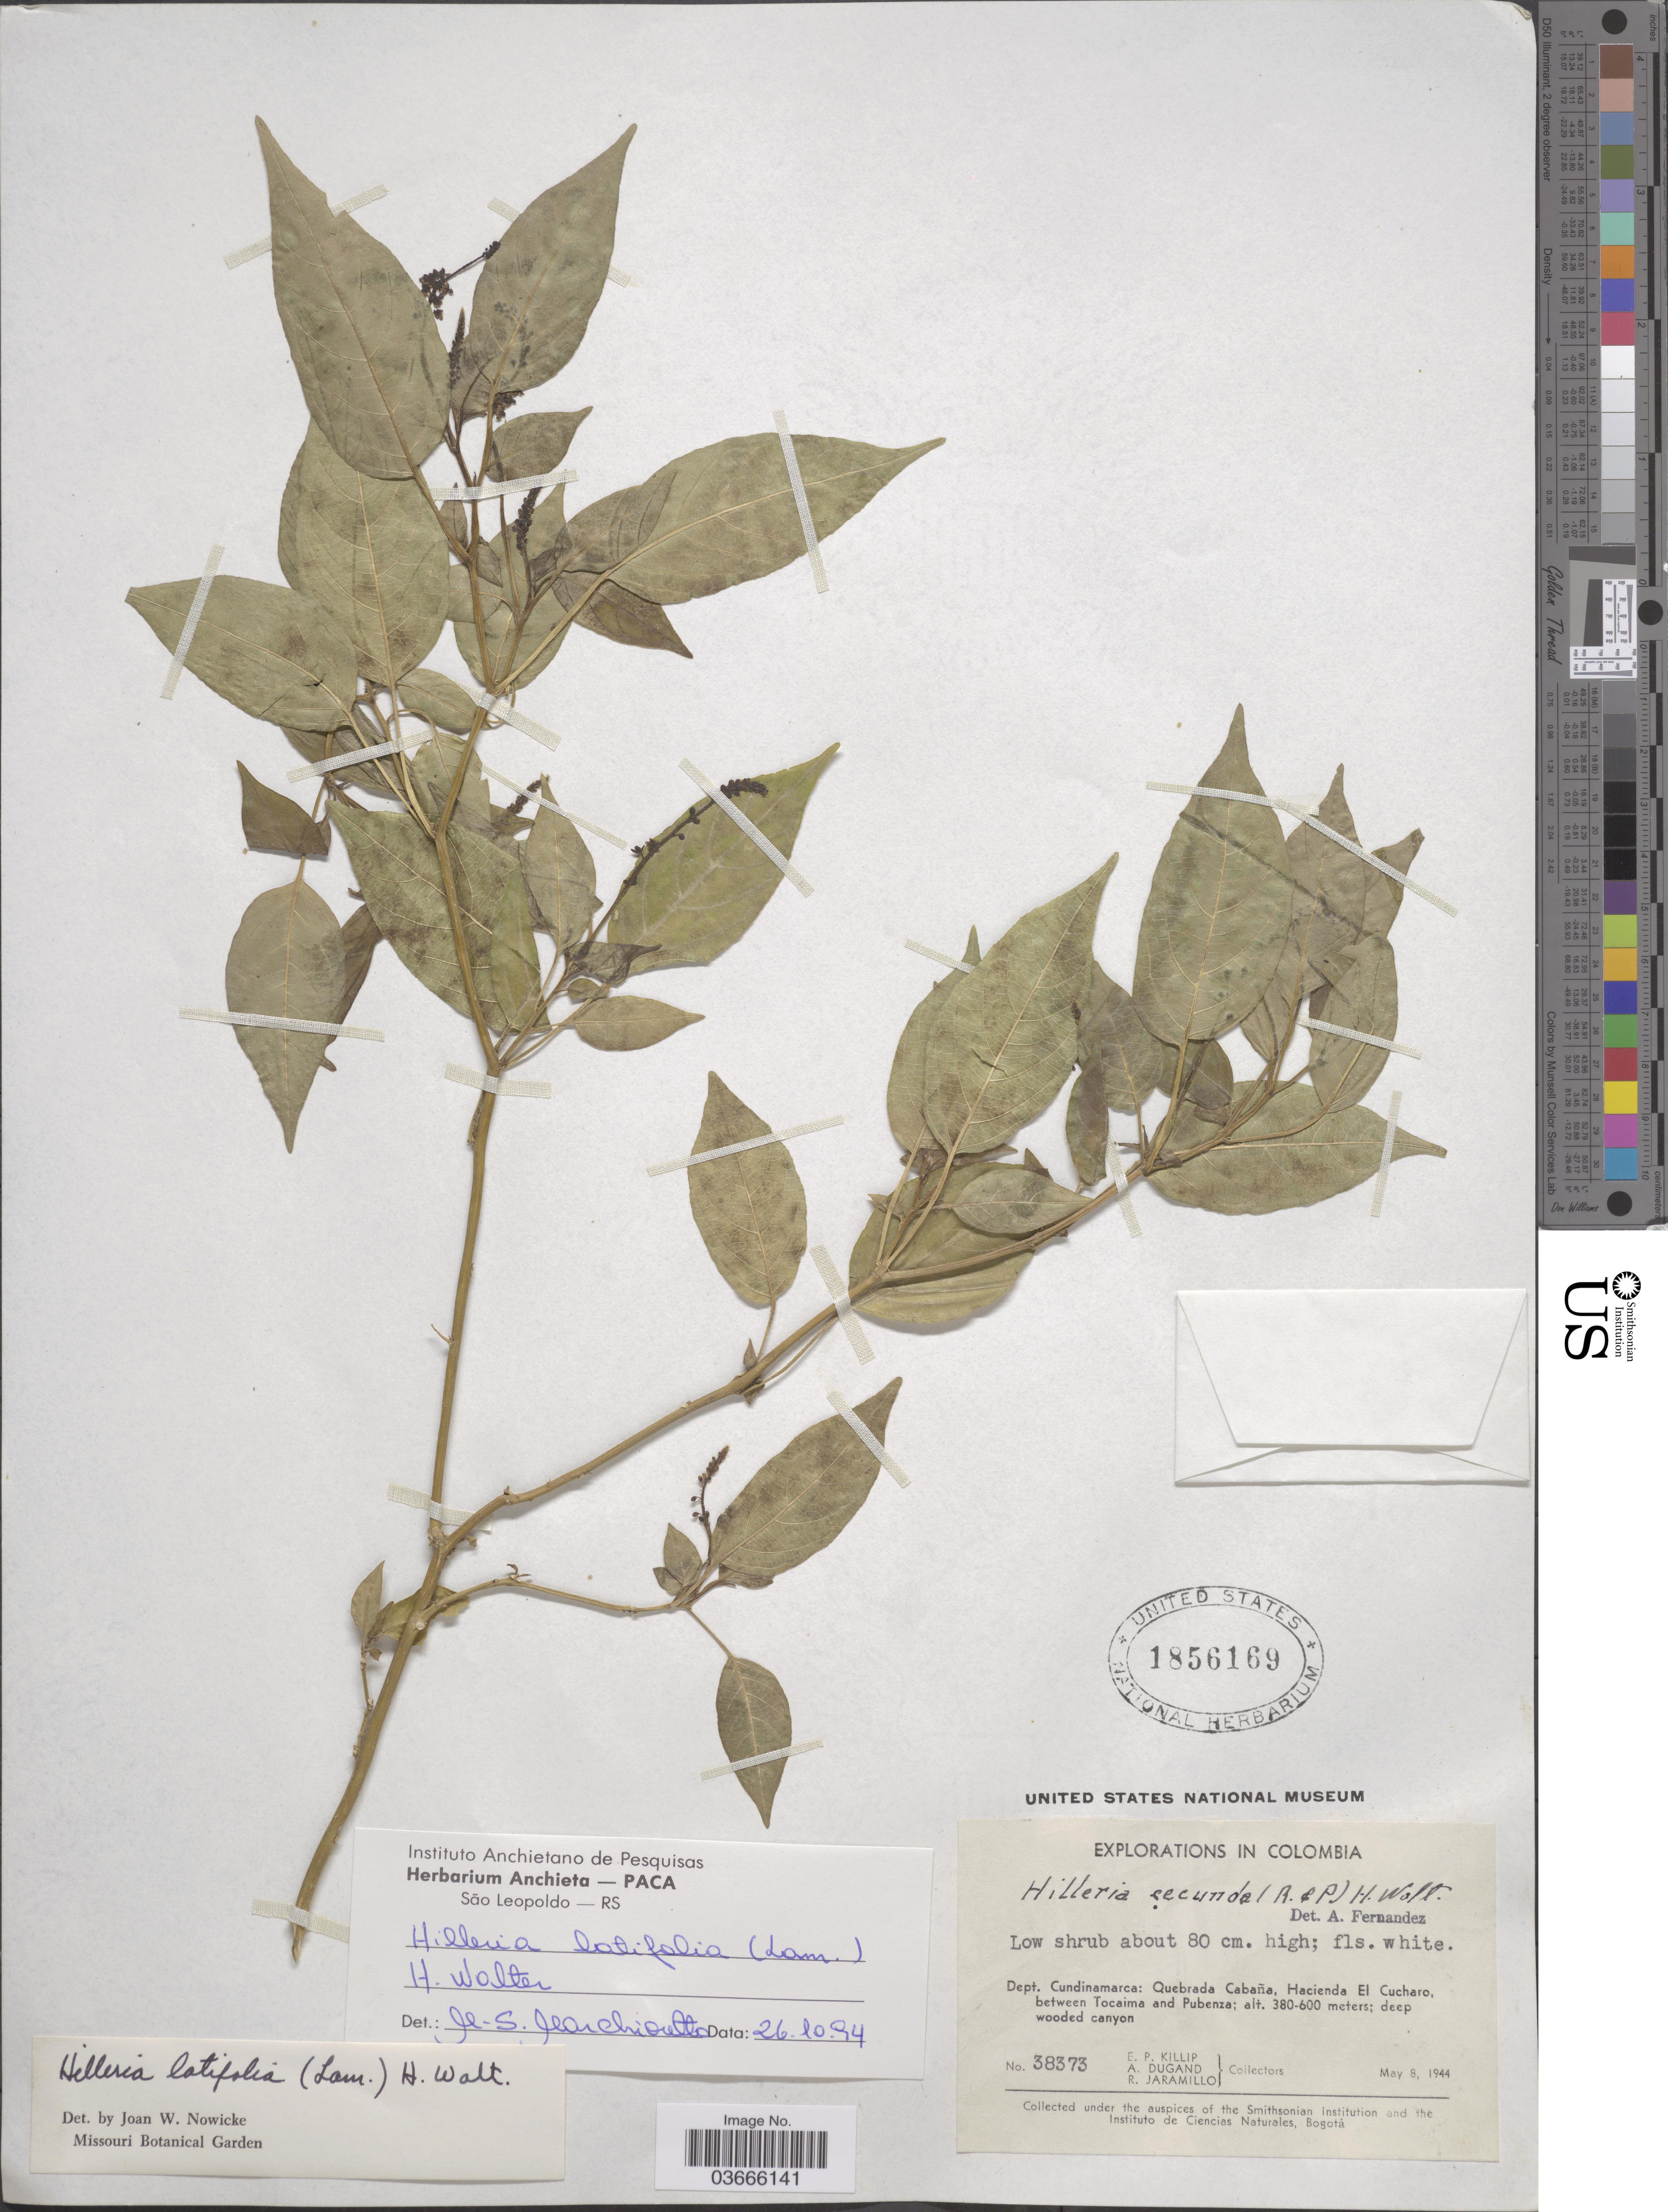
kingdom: Plantae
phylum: Tracheophyta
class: Magnoliopsida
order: Caryophyllales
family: Phytolaccaceae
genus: Hilleria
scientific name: Hilleria latifolia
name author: (Lam.) H. Walter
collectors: E. P. Killip, A. Dugand & R. Jaramillo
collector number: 38373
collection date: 1944-05-08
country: Colombia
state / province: Cundinamarca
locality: Dept. Cundinamarca: Quebrada Cabaña, Hacienda El Cucharo, between Tocaima and Pubenza.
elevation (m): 380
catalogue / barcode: US 1856169